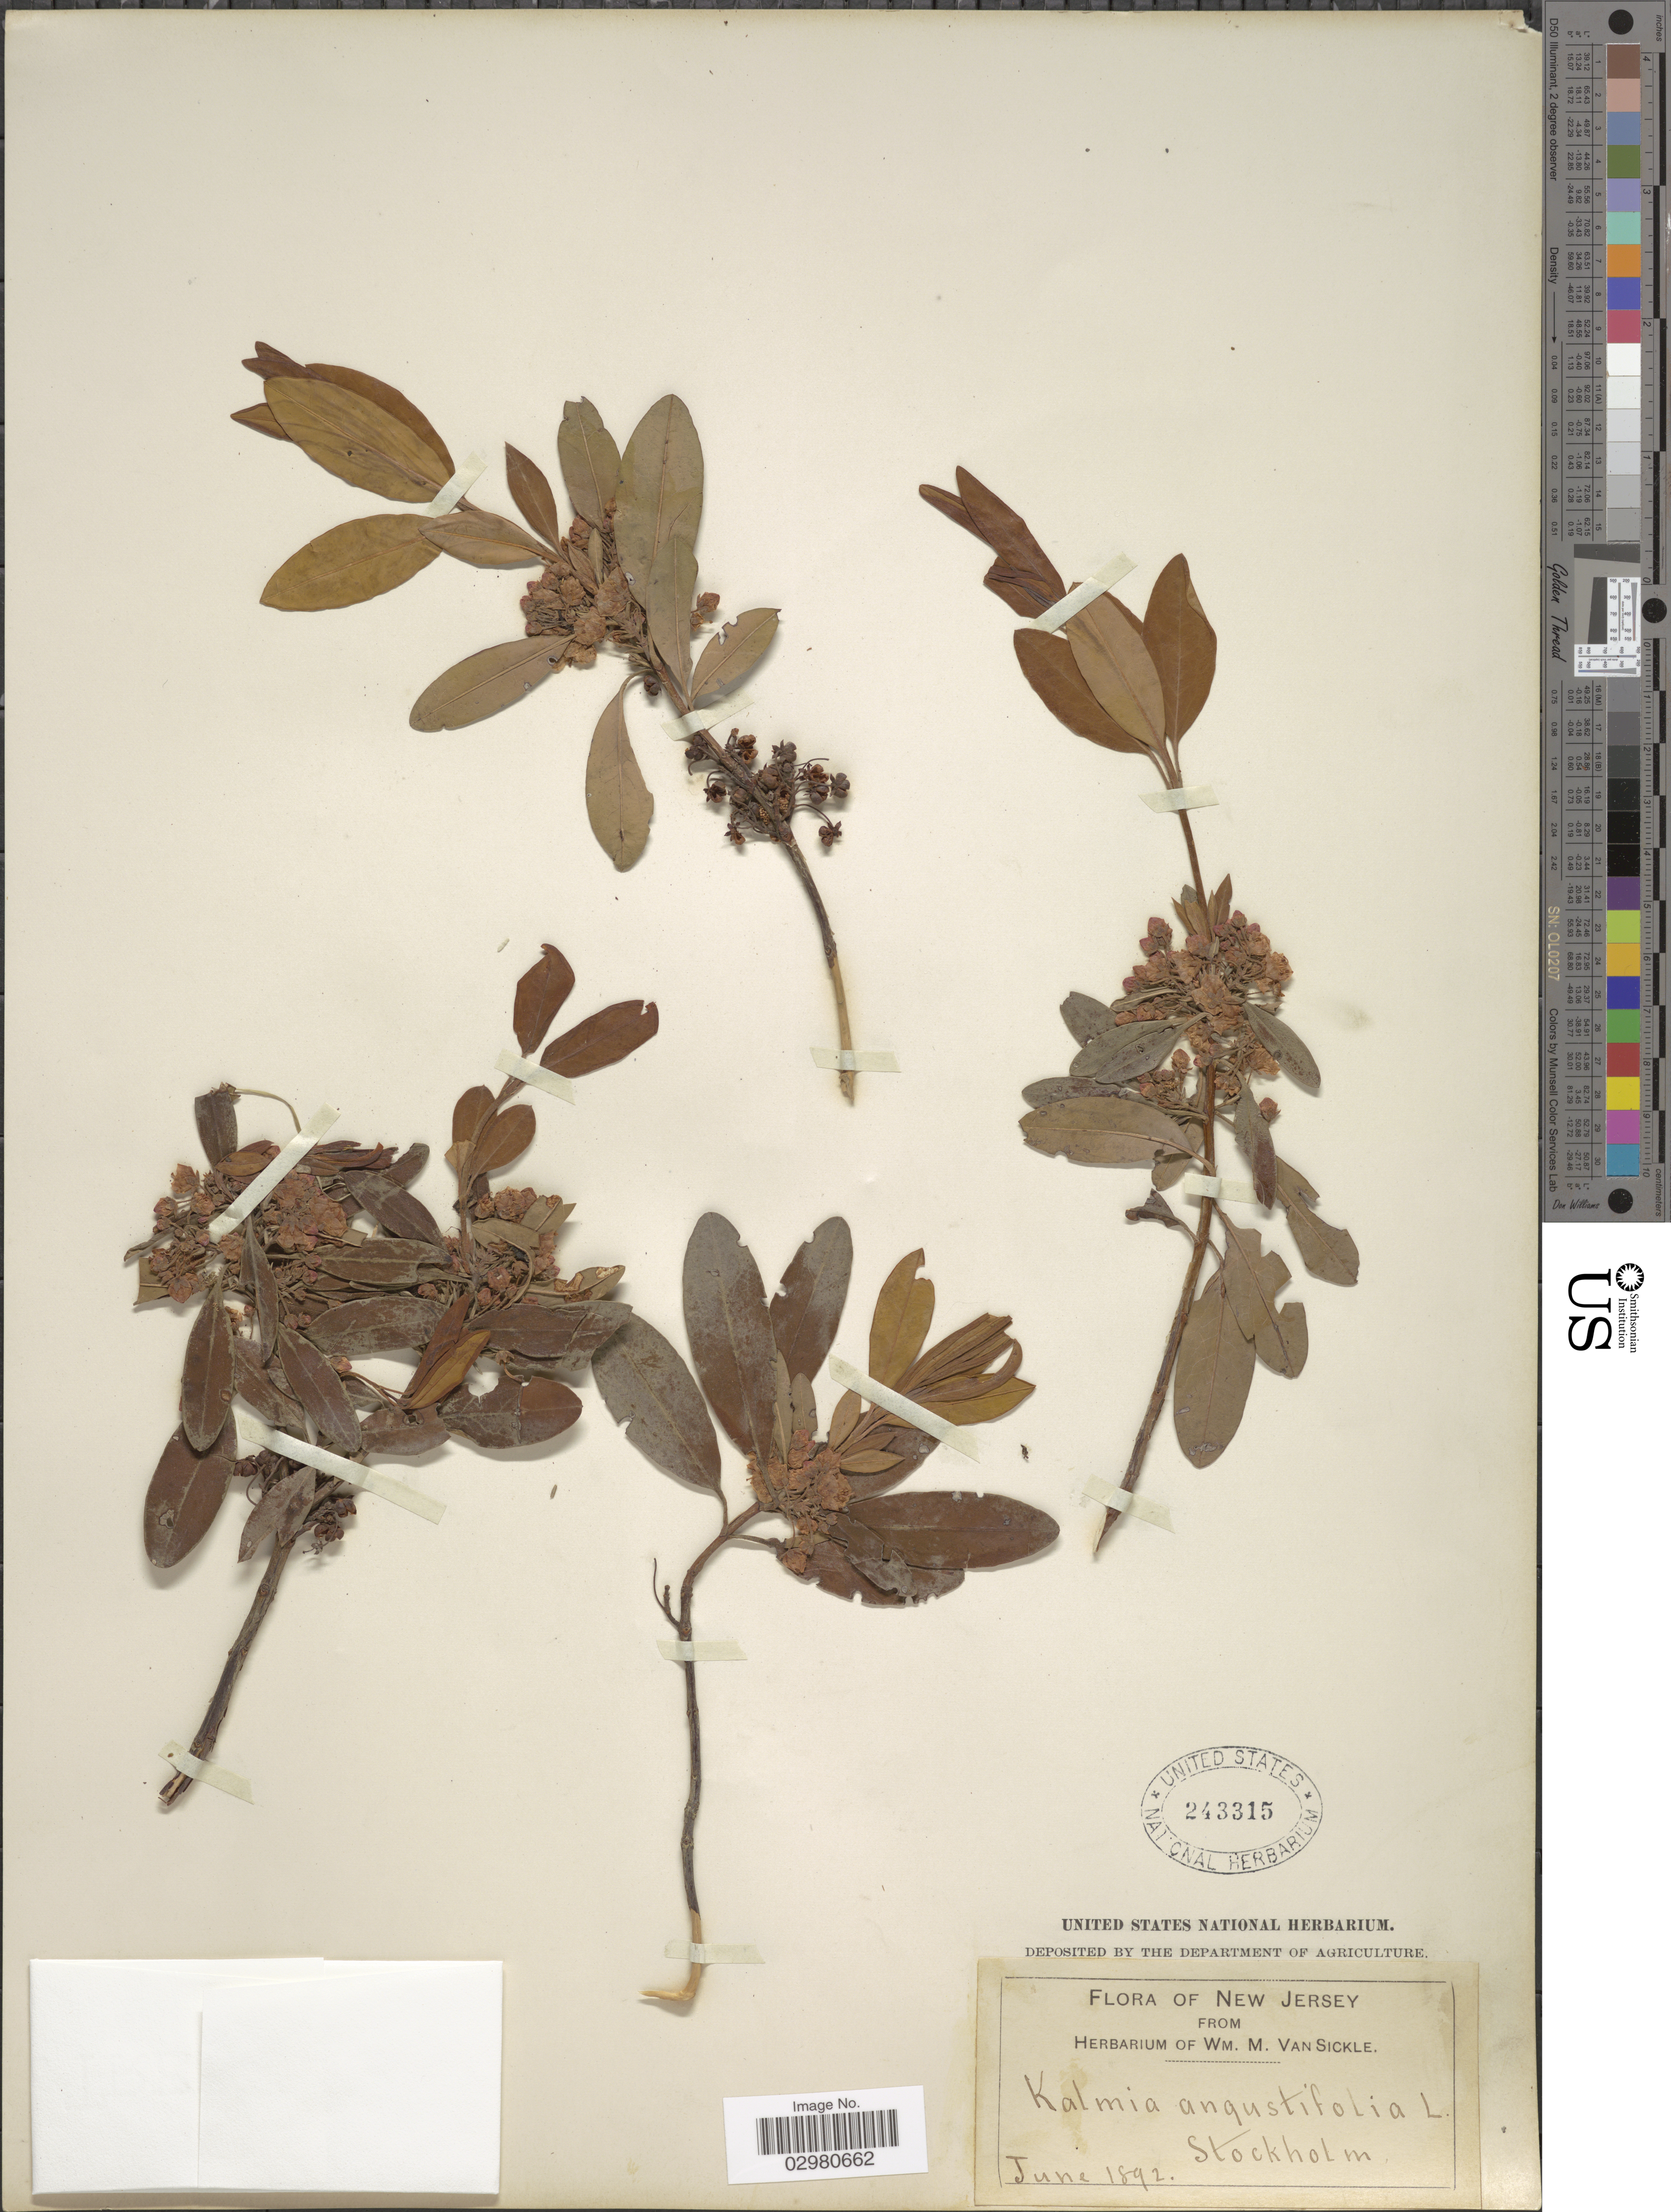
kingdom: Plantae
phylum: Tracheophyta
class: Magnoliopsida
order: Ericales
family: Ericaceae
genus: Kalmia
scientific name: Kalmia angustifolia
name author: L.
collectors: ex herb. Wm. M. Van Sickle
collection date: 1892-06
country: United States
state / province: New Jersey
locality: Stockholm.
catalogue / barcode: US 243315